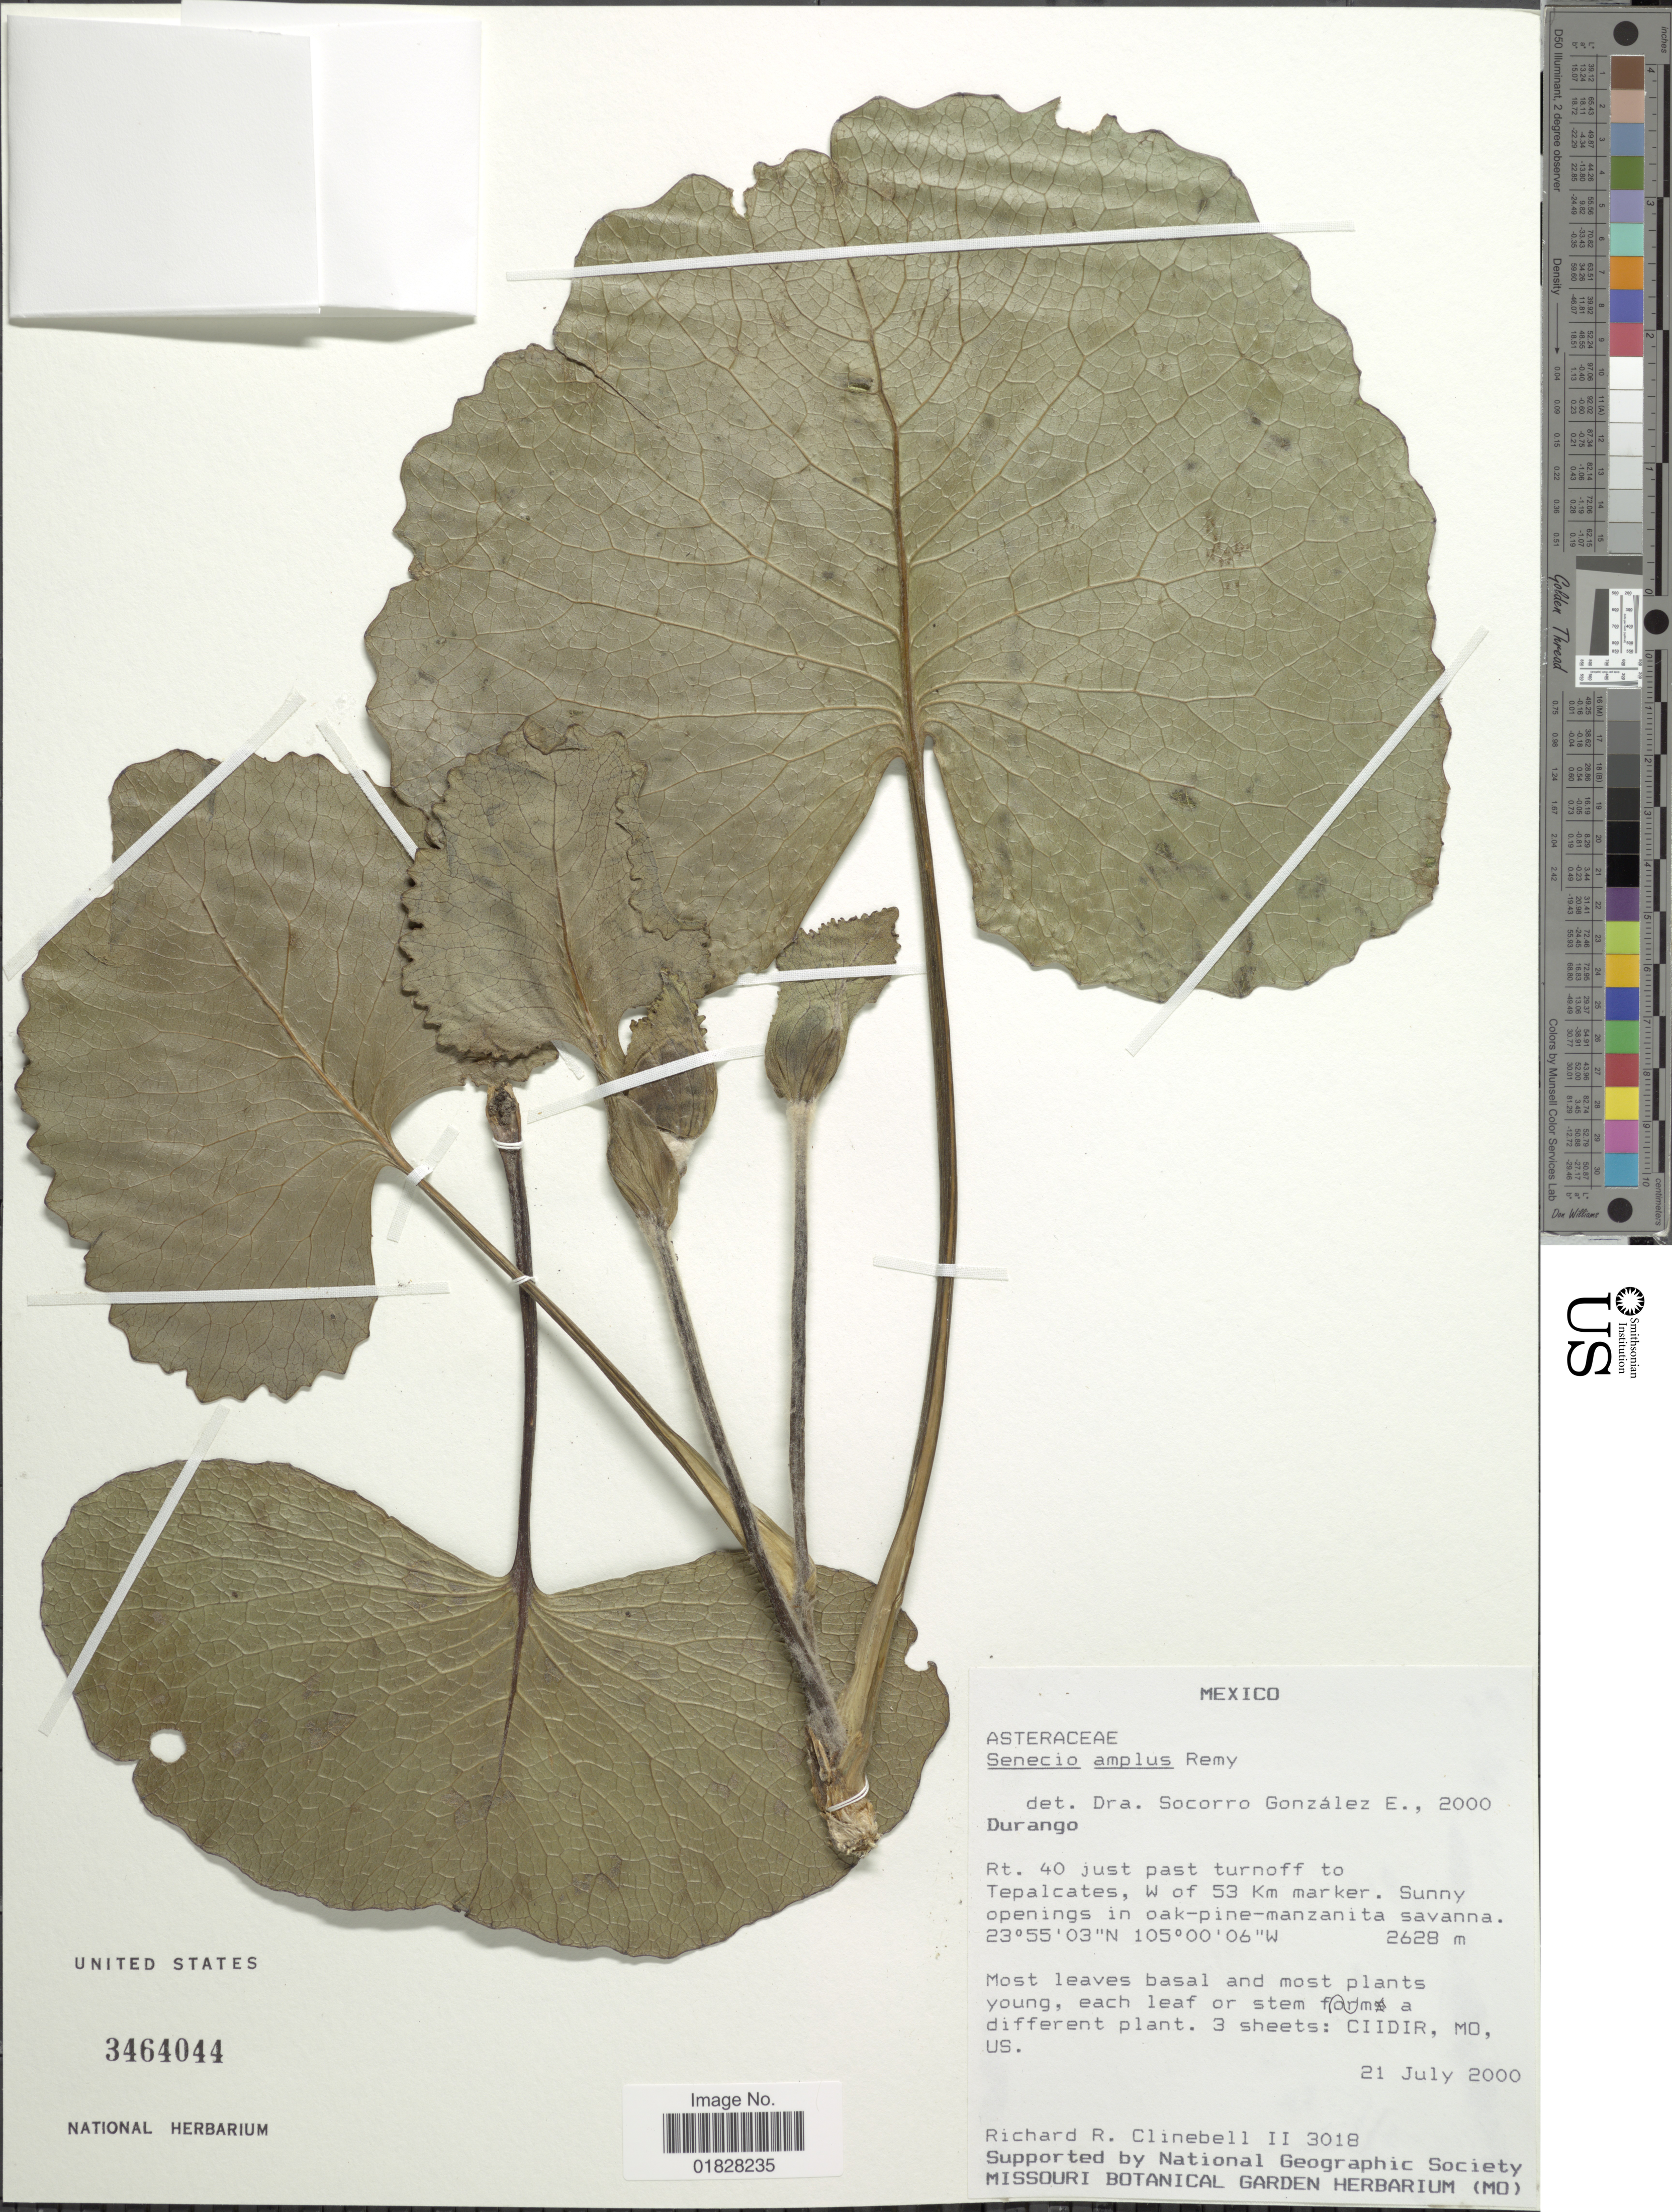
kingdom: Plantae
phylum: Tracheophyta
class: Magnoliopsida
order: Asterales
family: Asteraceae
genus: Psacalium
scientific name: Psacalium amplum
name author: (Rydb.) H. Rob. & Brettell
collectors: R. Clinebell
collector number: II 3018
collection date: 2000-07-21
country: Mexico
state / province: Durango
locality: Durango. Rt. 40 just past turnoff to Tepalcates, W of 53 Km marker.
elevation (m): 2628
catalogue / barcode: US 3464044